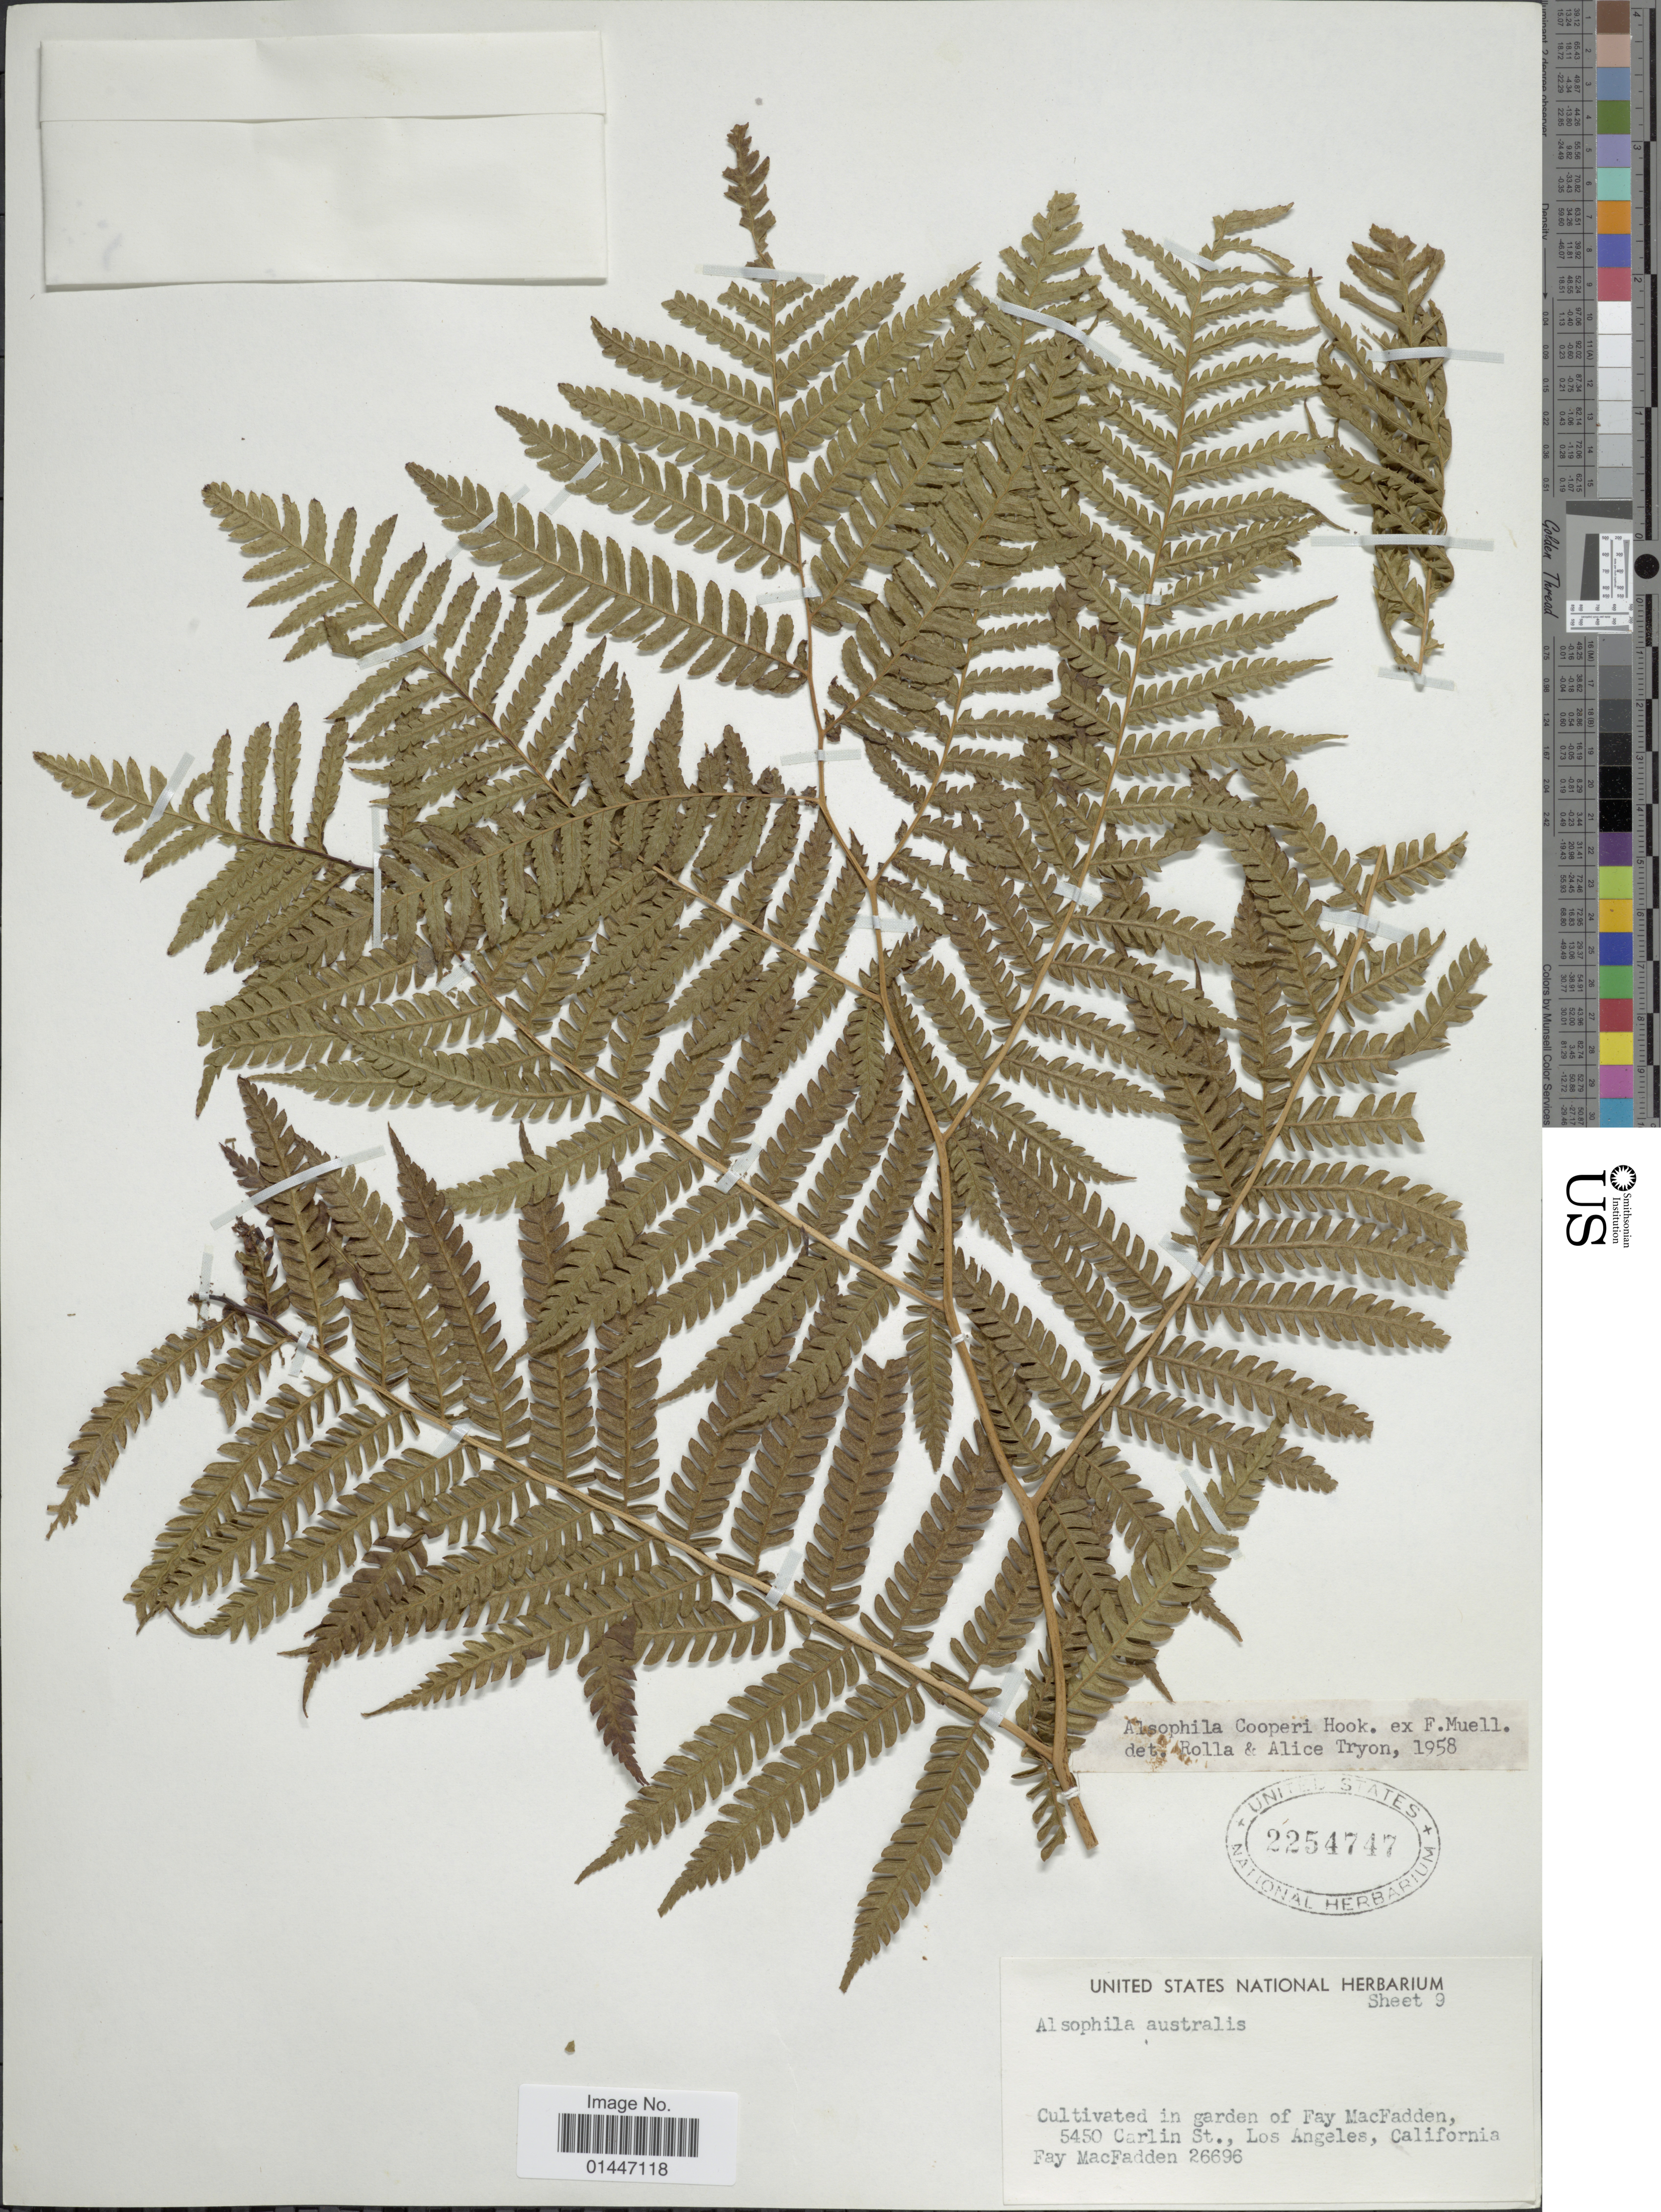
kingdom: Plantae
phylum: Tracheophyta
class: Polypodiopsida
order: Cyatheales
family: Cyatheaceae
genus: Sphaeropteris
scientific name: Sphaeropteris cooperi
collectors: F. MacFadden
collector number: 26696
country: United States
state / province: California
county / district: Los Angeles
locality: In garden of Fay MacFadden, 5450 Carlin St., Los Angeles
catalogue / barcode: US 2254747